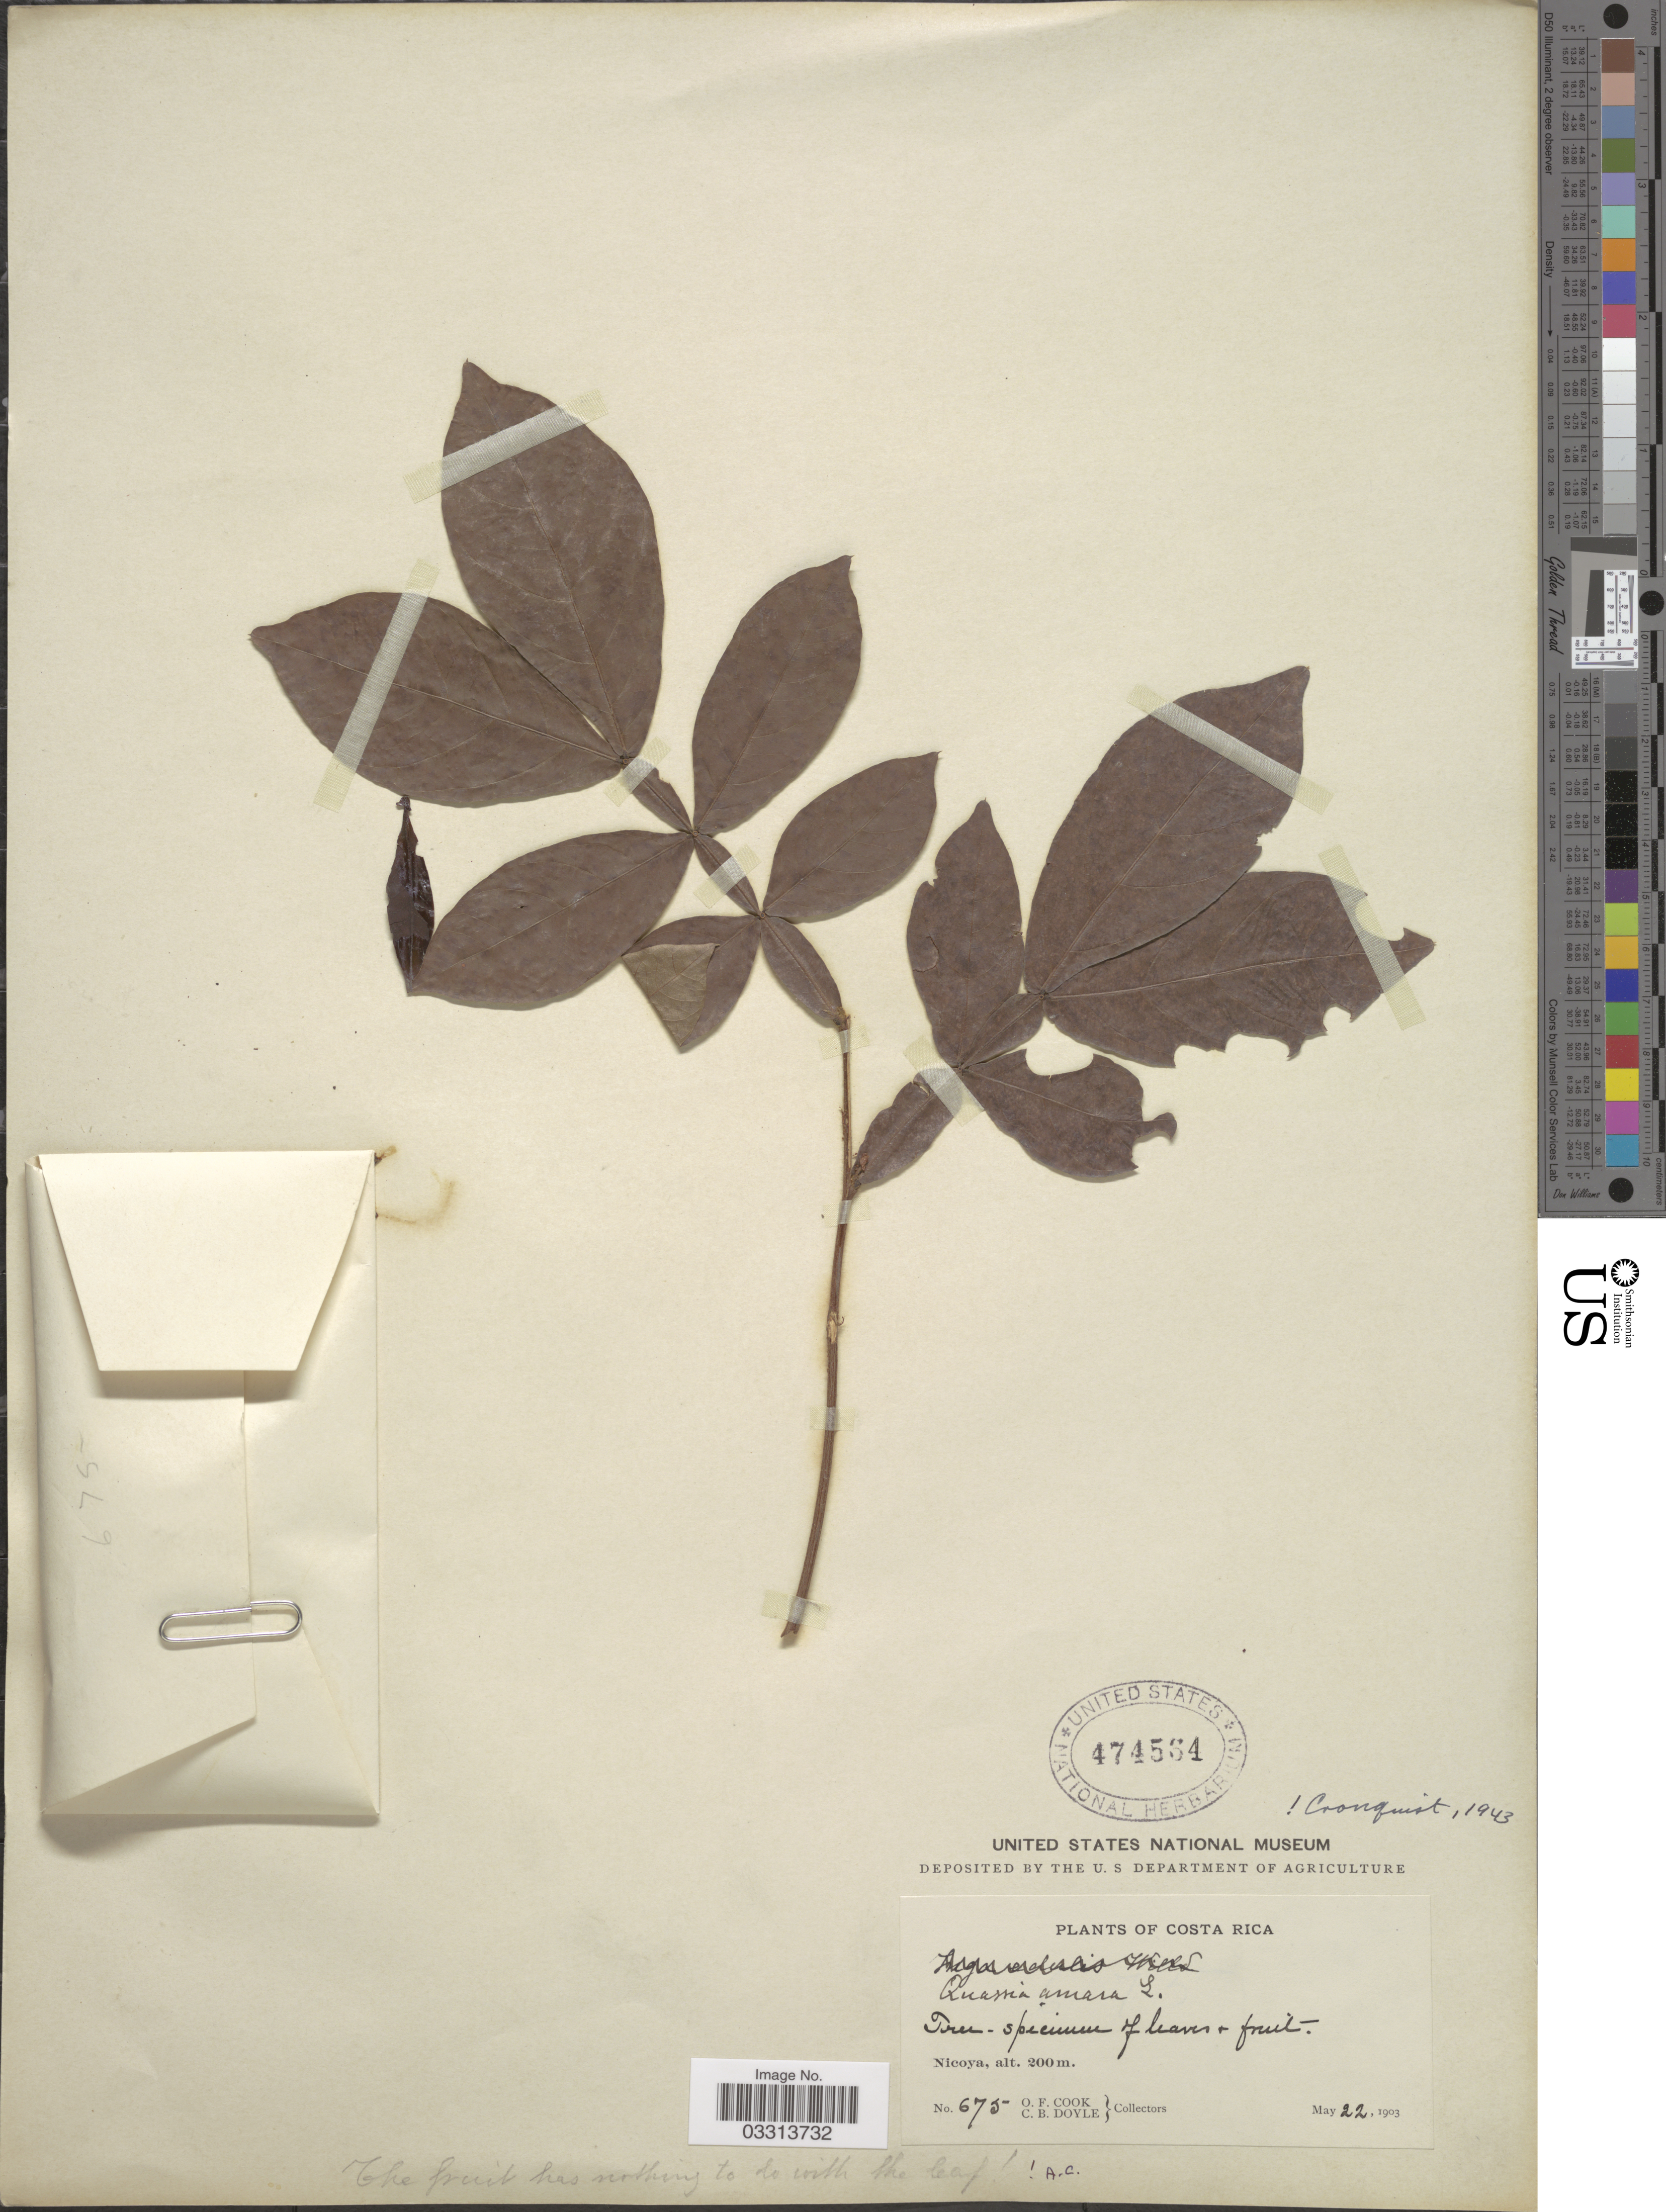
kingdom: Plantae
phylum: Tracheophyta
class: Magnoliopsida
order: Sapindales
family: Simaroubaceae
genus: Quassia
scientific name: Quassia amara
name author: L.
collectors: O. F. Cook & C. Doyle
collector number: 675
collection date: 1903-05-22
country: Costa Rica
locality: Nicoya.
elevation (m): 200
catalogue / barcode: US 474564